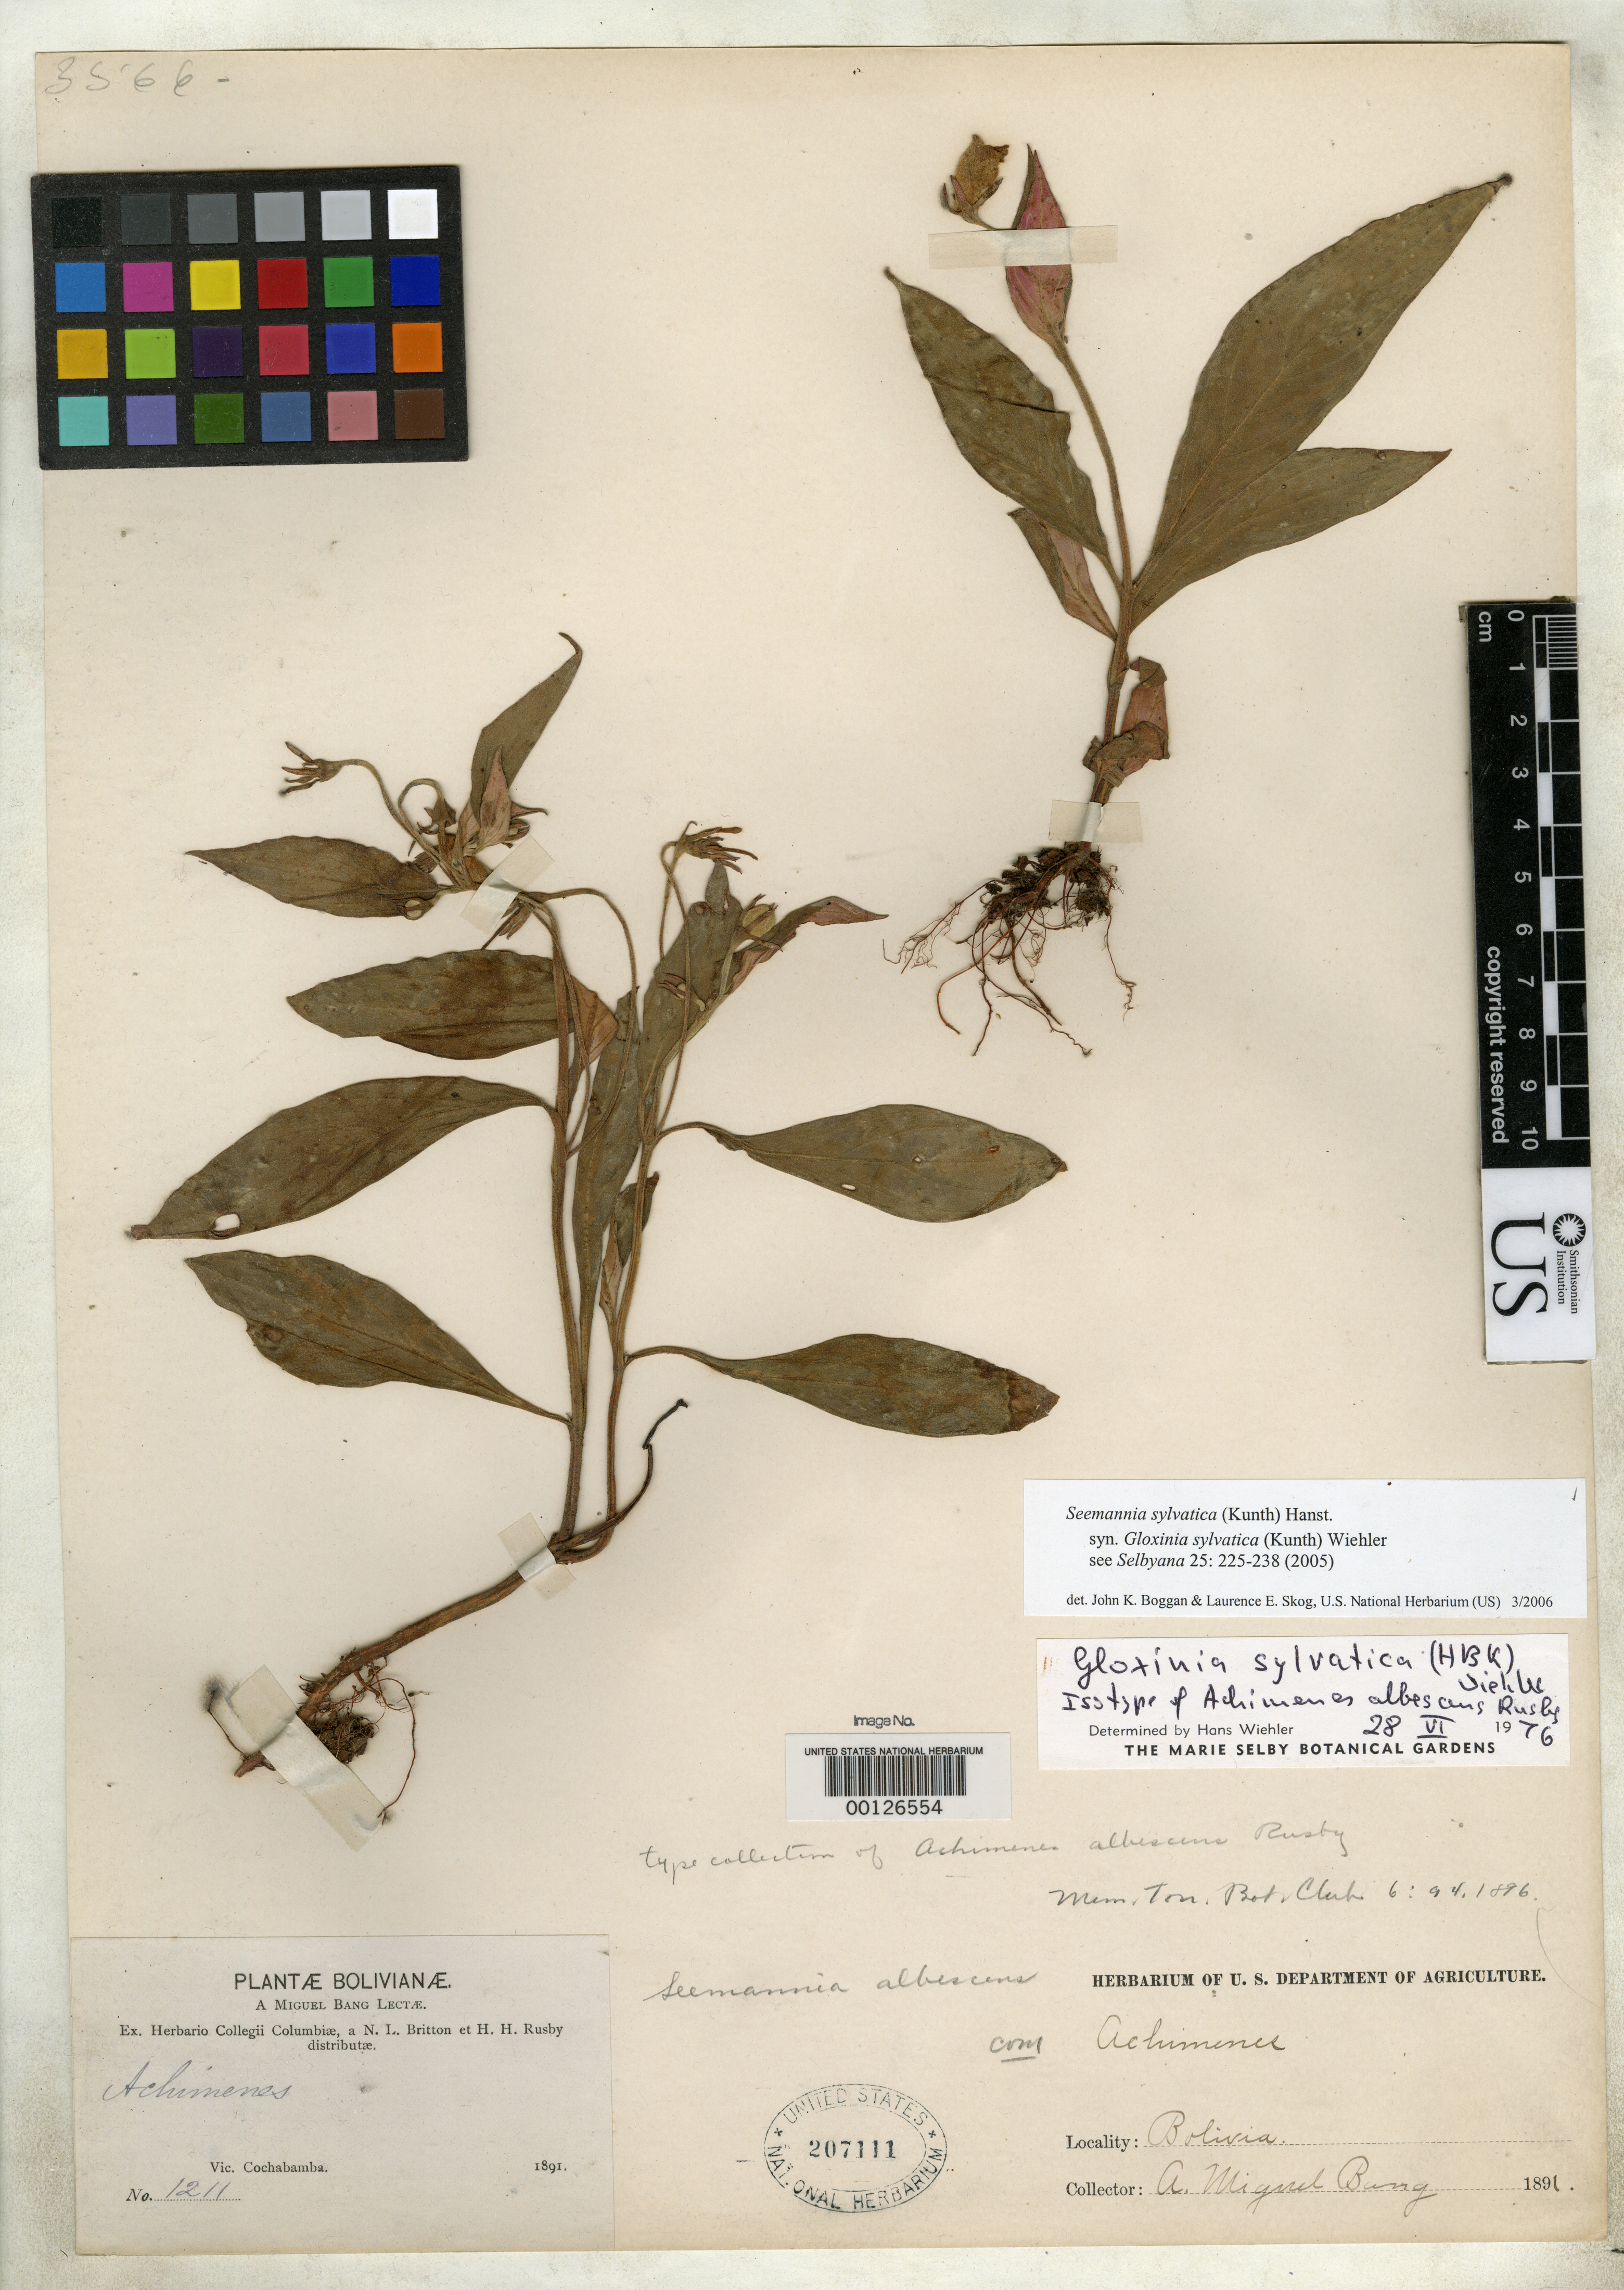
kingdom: Plantae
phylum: Tracheophyta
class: Magnoliopsida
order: Lamiales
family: Gesneriaceae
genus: Achimenes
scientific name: Achimenes albescens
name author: Rusby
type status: Isotype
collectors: M. Bang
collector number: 1211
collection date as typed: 1891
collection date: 1891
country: Bolivia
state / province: Cochabamba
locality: Vic. Cochabamba.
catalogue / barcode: US 207111